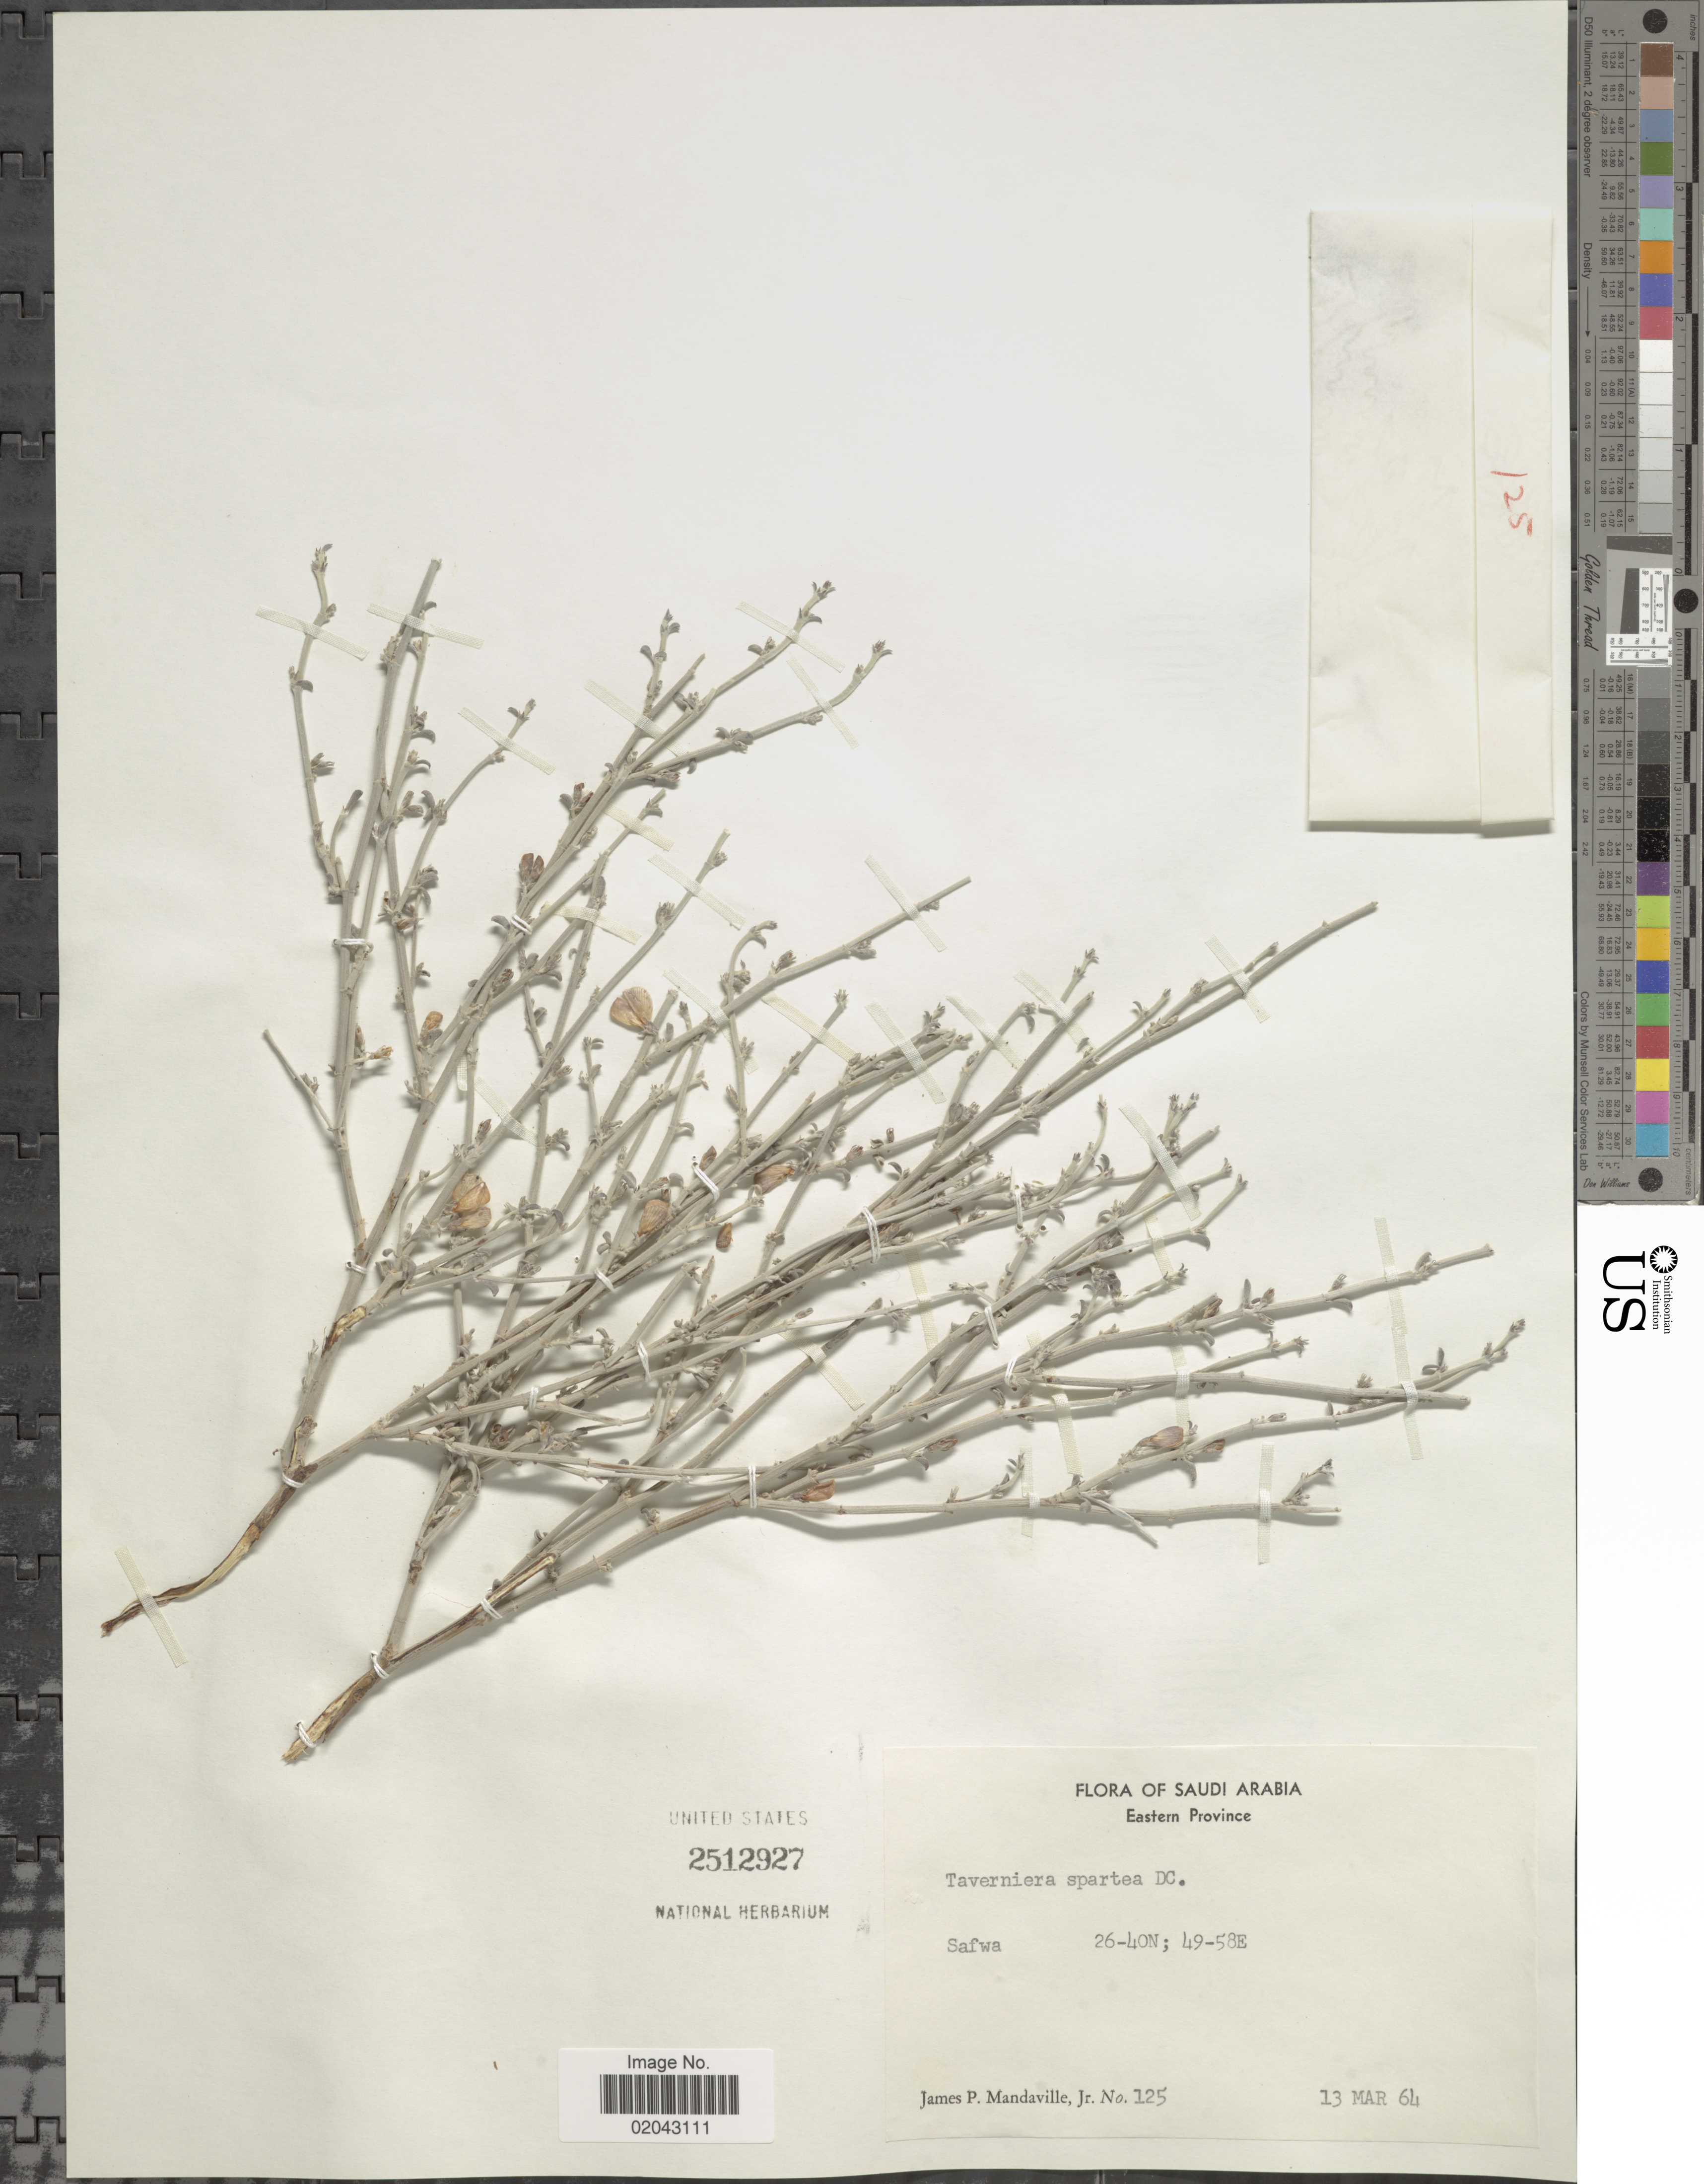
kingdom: Plantae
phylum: Tracheophyta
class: Magnoliopsida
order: Fabales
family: Fabaceae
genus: Taverniera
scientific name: Taverniera spartea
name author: DC.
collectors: J. Mandaville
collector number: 125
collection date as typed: Transcribed d/m/y: 13/3/64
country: Saudi Arabia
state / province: Ash Sharqiyah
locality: Eastern Province, Safwa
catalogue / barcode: US 2512927